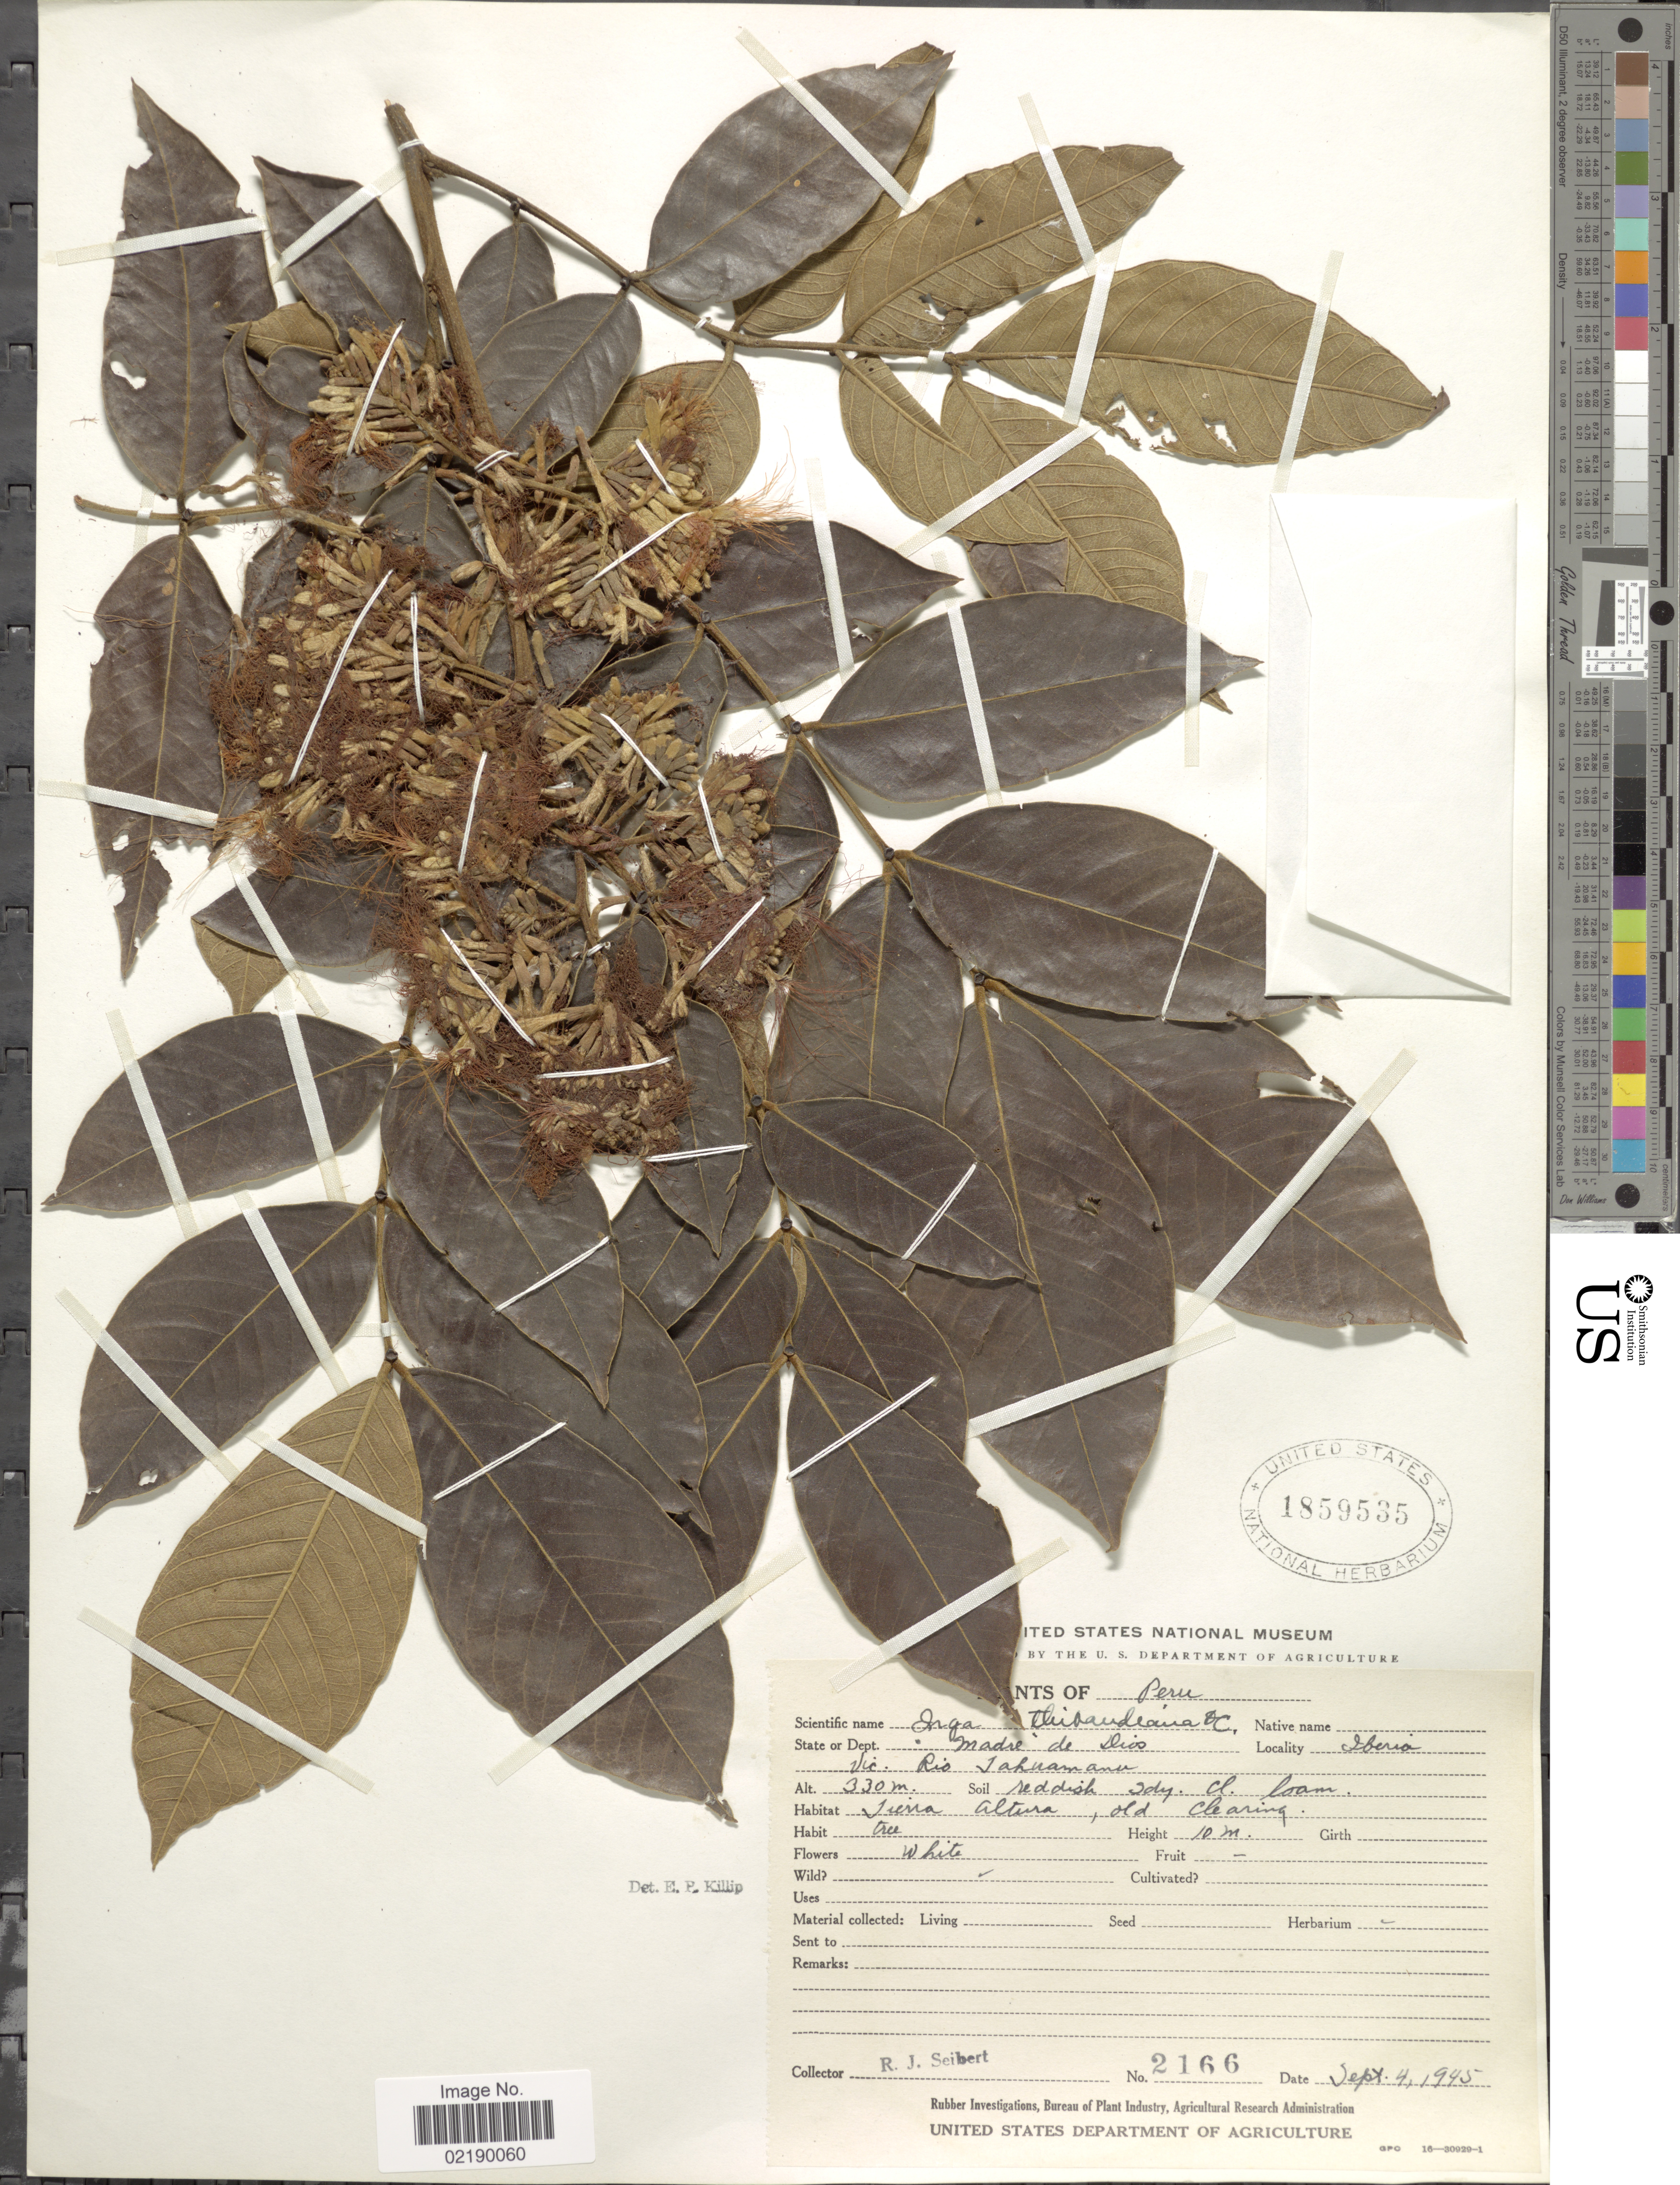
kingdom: Plantae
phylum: Tracheophyta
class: Magnoliopsida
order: Fabales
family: Fabaceae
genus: Inga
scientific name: Inga thibaudiana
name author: DC.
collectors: R. J. Seibert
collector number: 2166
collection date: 1945-09-04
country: Peru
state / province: Madre de Dios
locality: Iberia, Vic. Río Tahuamanu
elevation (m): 330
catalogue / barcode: US 1859535